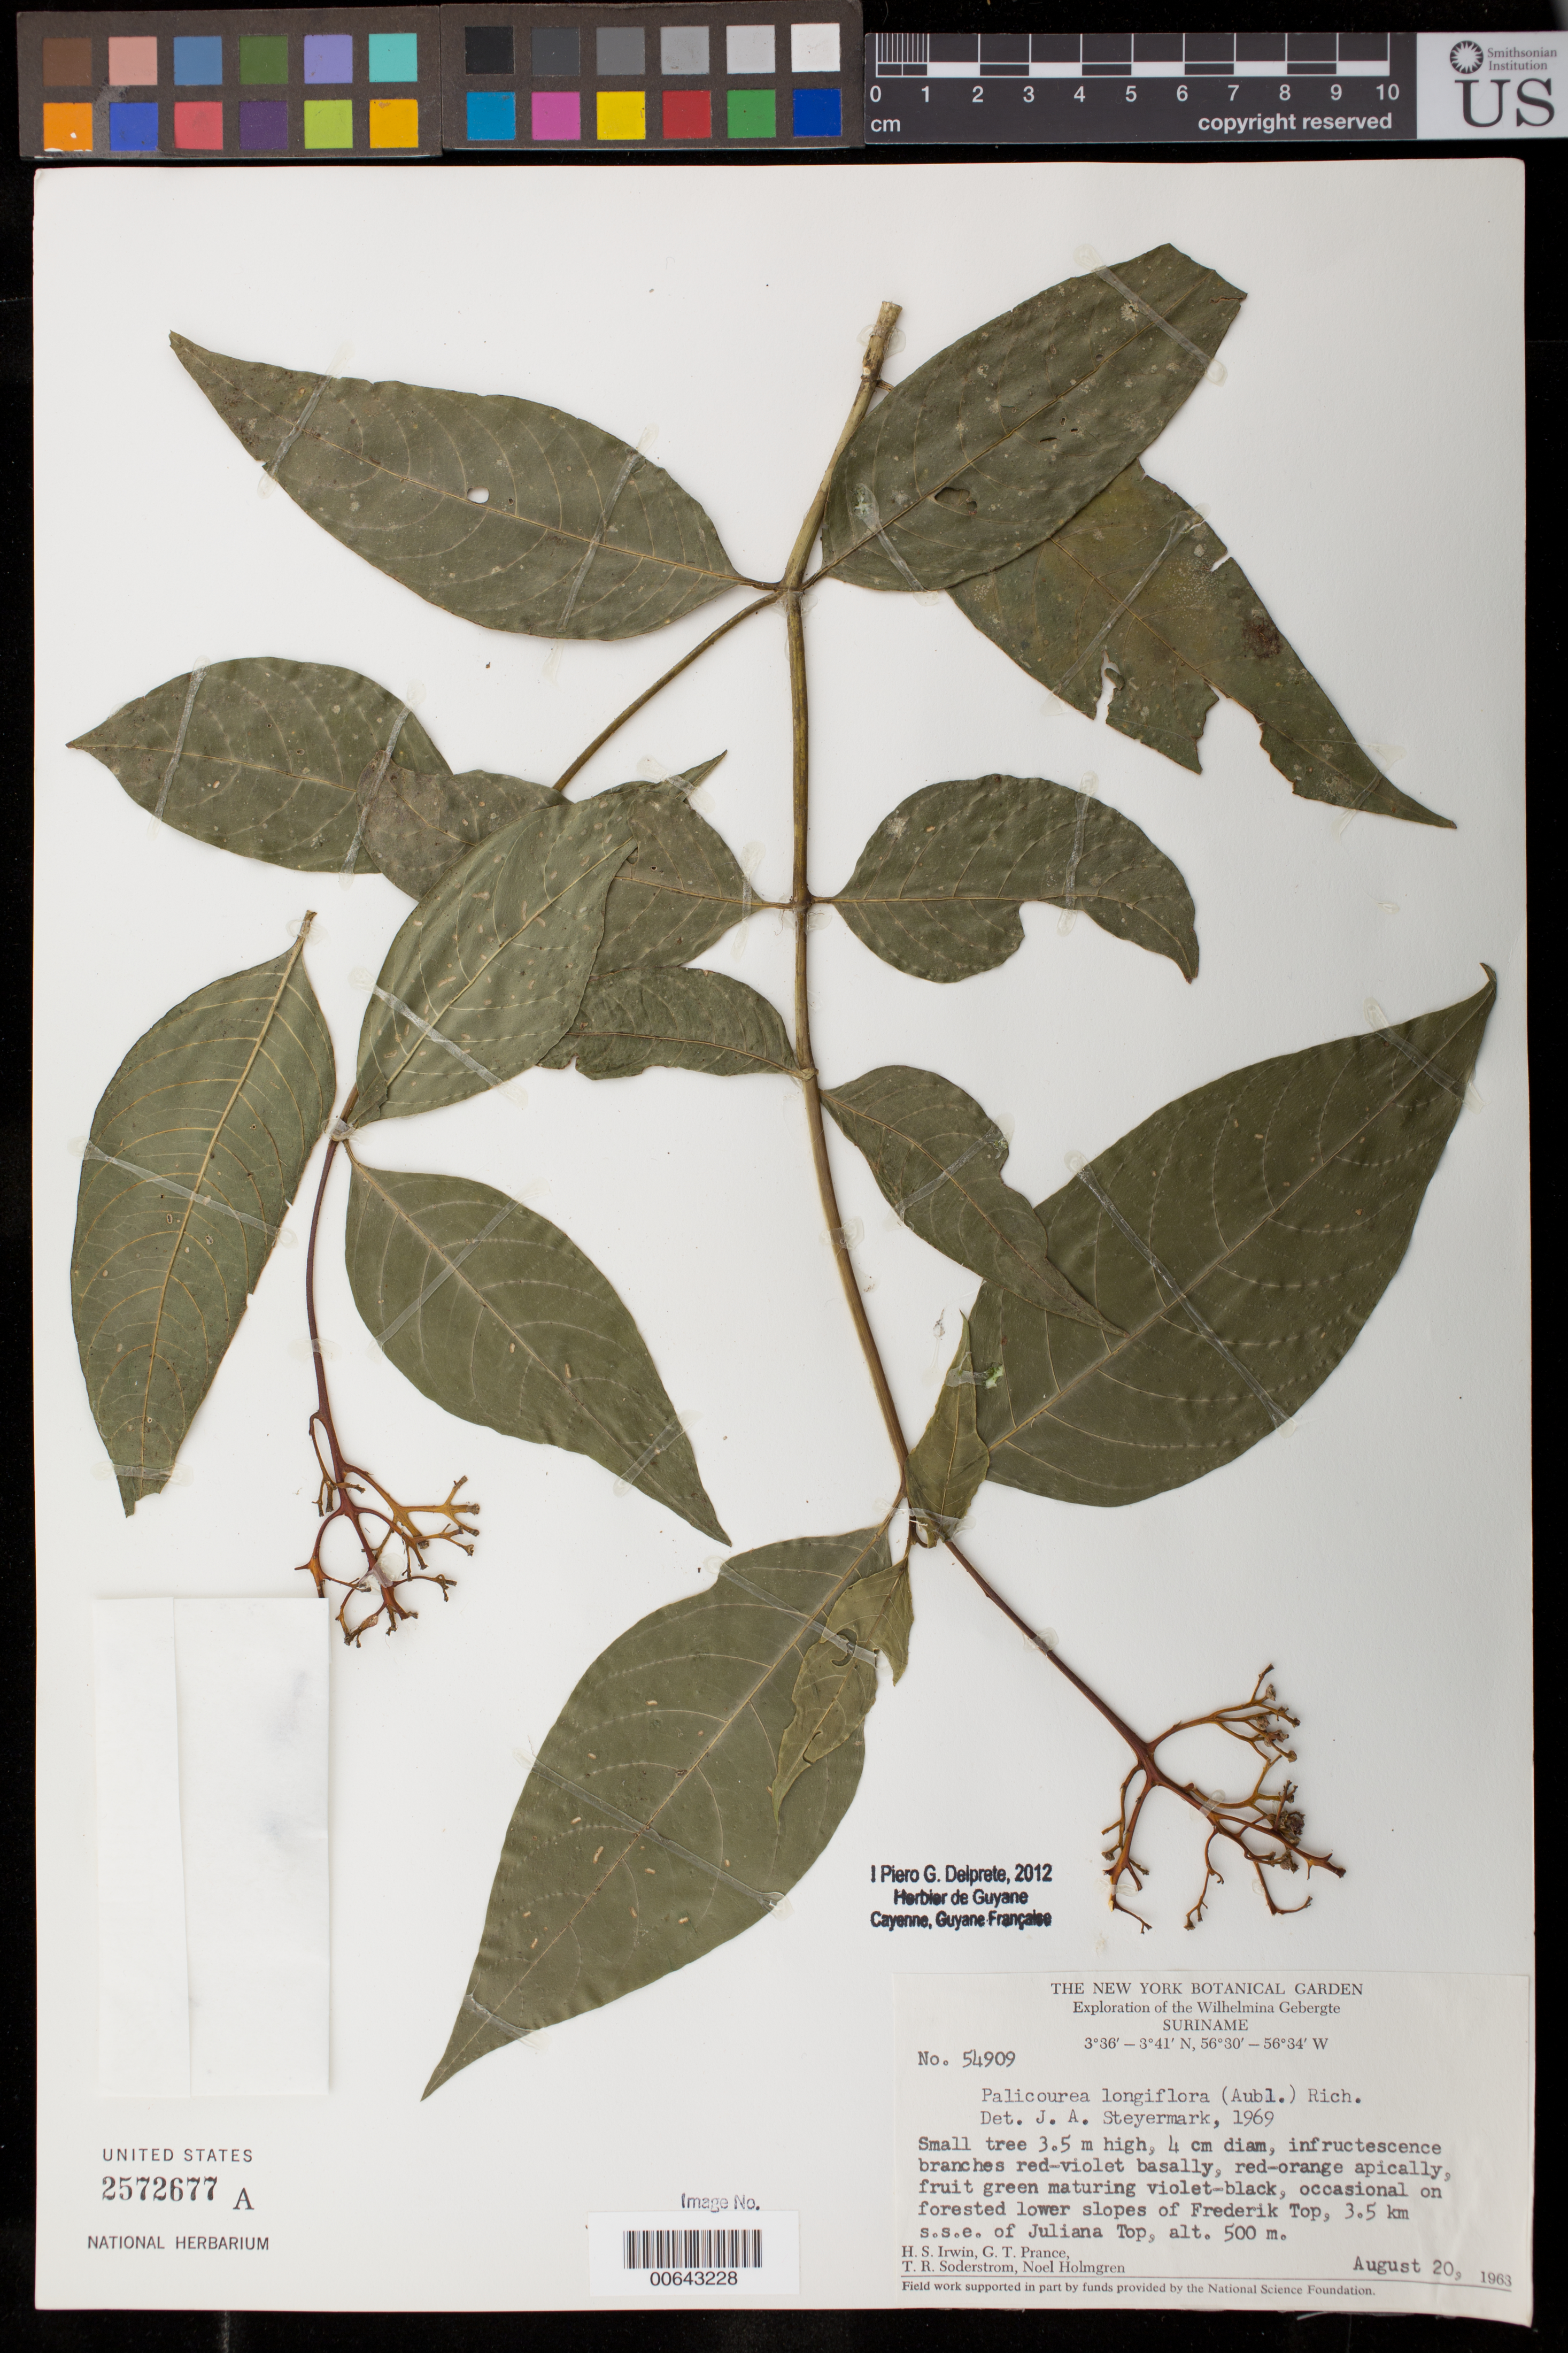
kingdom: Plantae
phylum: Tracheophyta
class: Magnoliopsida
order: Gentianales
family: Rubiaceae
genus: Palicourea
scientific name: Palicourea longiflora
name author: (Aubl.) A. Rich.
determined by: Steyermark, Julian A., (VEN)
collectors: H. Irwin, G. T. Prance, T. R. Soderstrom & N. H. Holmgren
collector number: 54909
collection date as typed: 20-Aug-63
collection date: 1963-08-20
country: Suriname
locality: Frederik Top, 3.5 km SSE of Juliana Top, Wilhelmina Gebergte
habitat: Forested lower slopes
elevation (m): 500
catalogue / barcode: US 2572677A